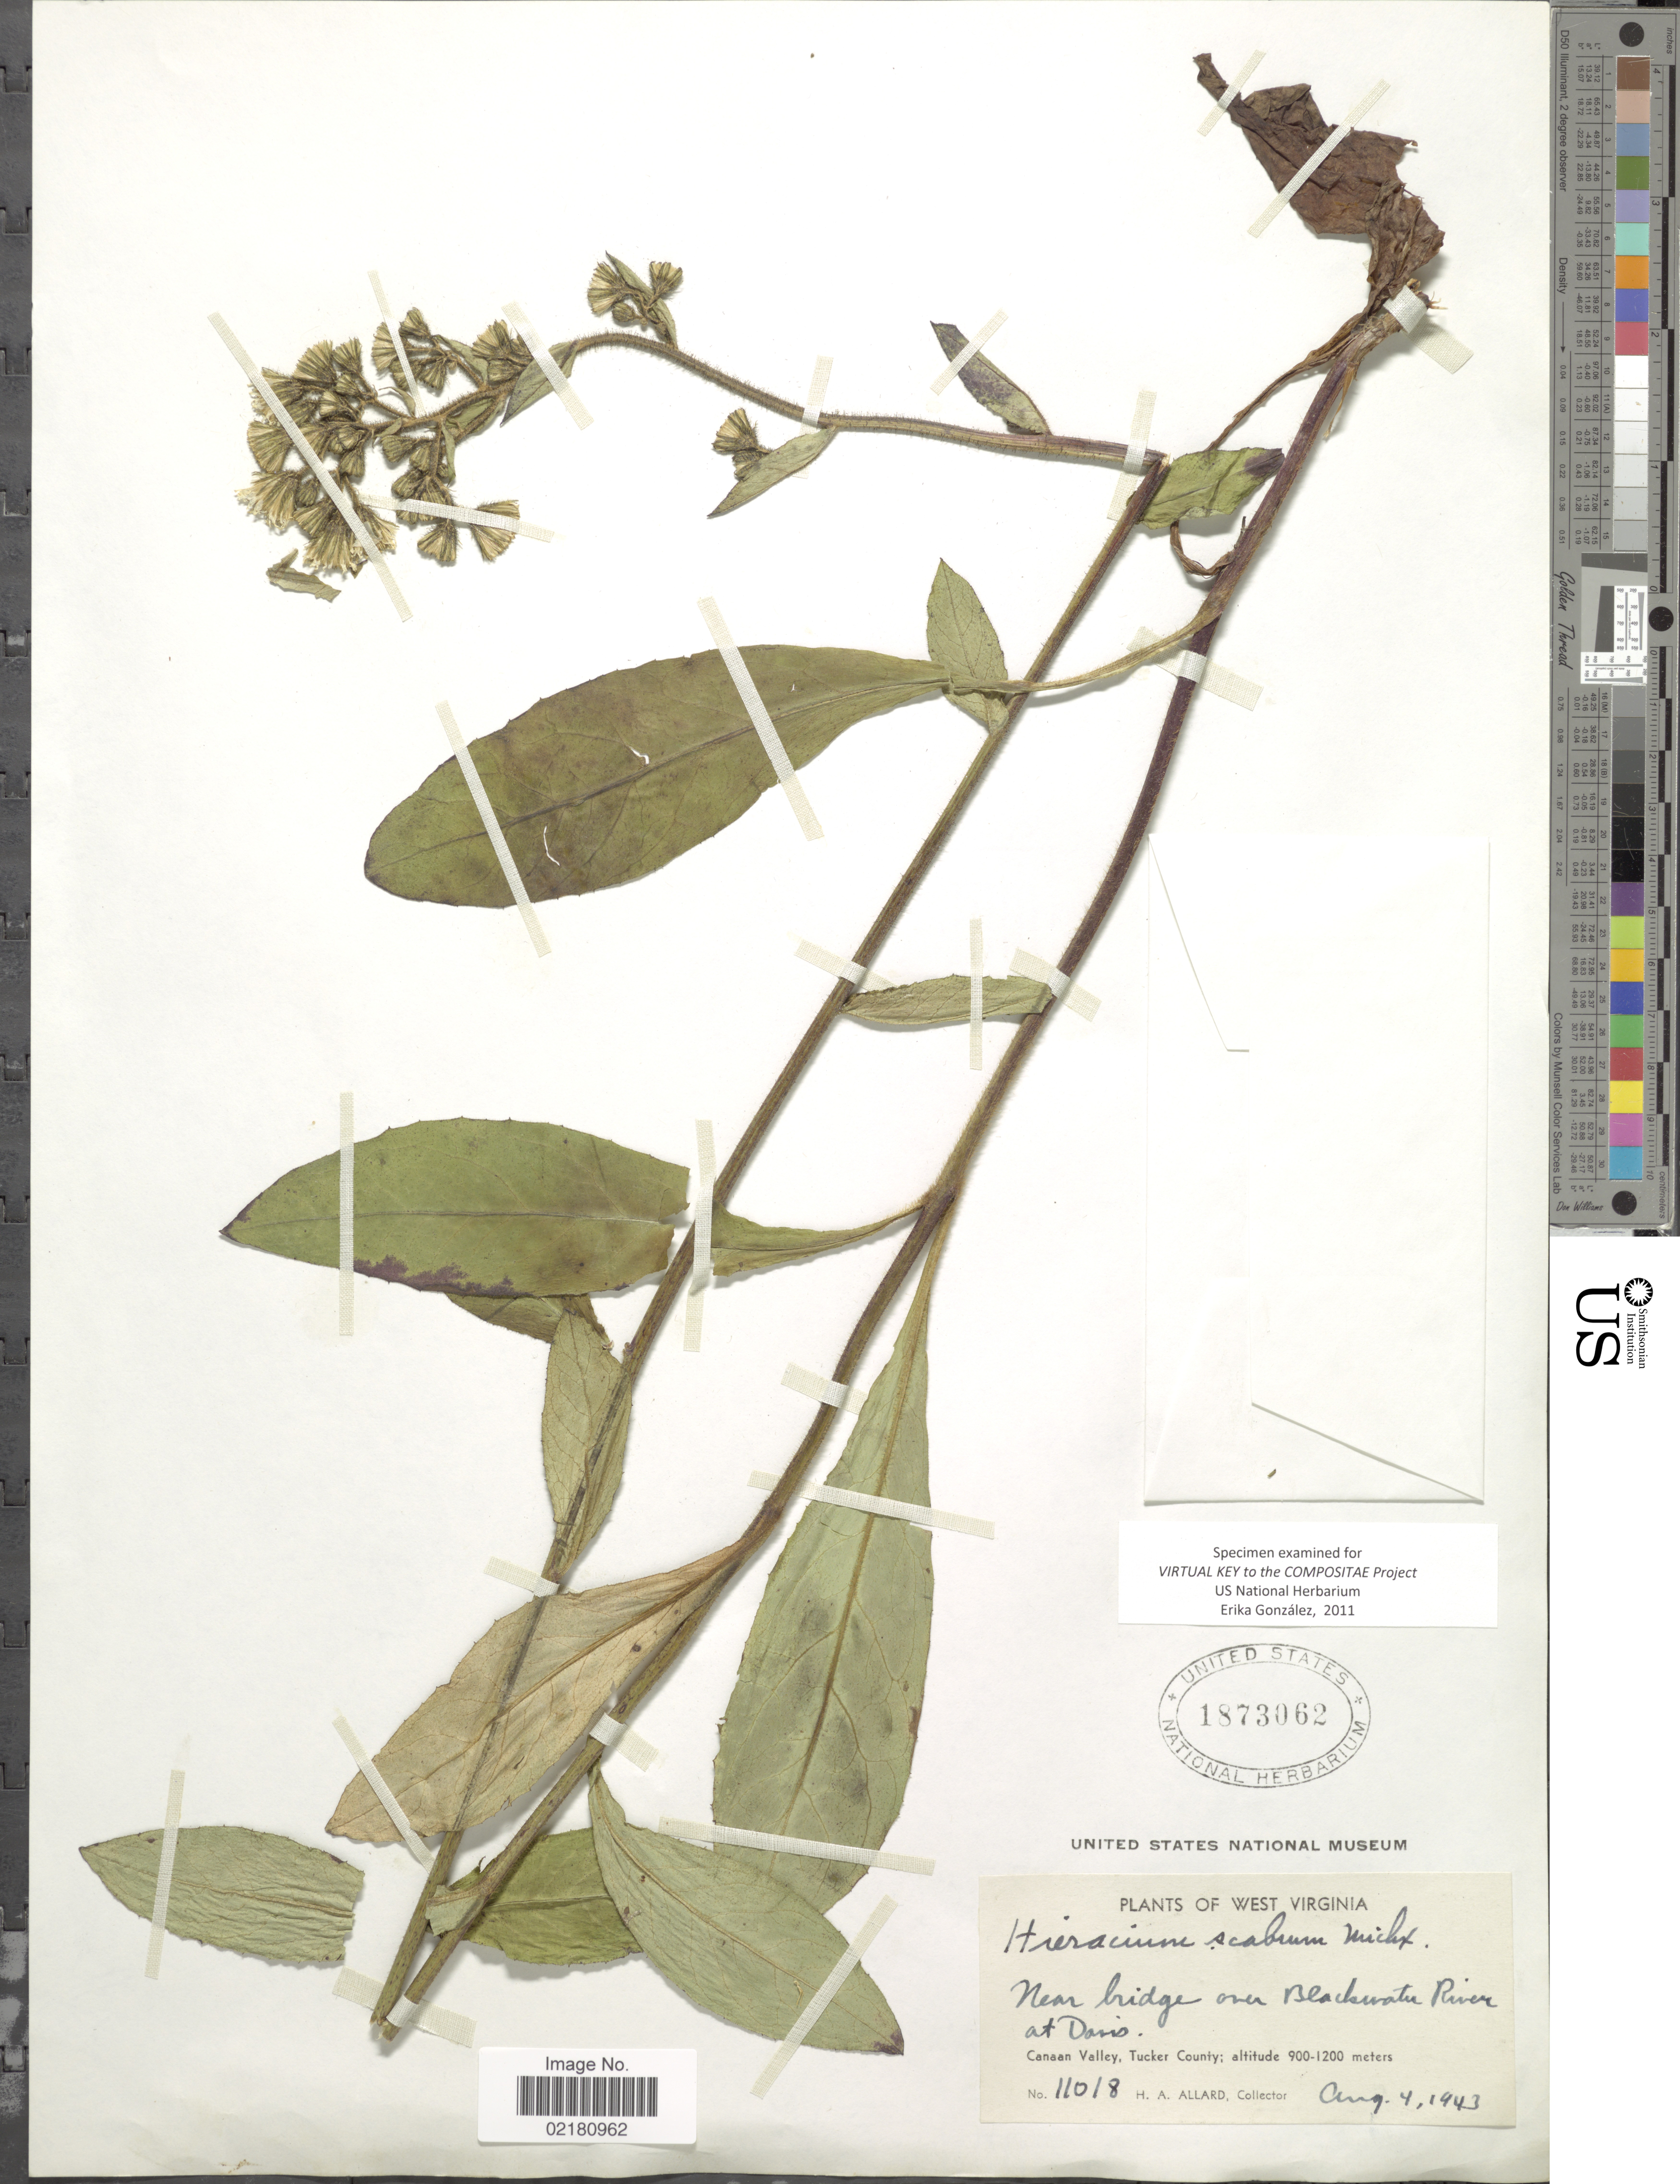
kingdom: Plantae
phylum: Tracheophyta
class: Magnoliopsida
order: Asterales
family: Asteraceae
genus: Pilosella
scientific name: Pilosella verruculata subsp. verruculata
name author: (Link) Soják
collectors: H. A. Allard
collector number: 11018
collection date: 1943-08-04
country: United States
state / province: West Virginia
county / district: Tucker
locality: Near bridge over Blackwater River at Davis. Canaan Valley, Tucker County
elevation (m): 900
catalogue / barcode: US 1873062